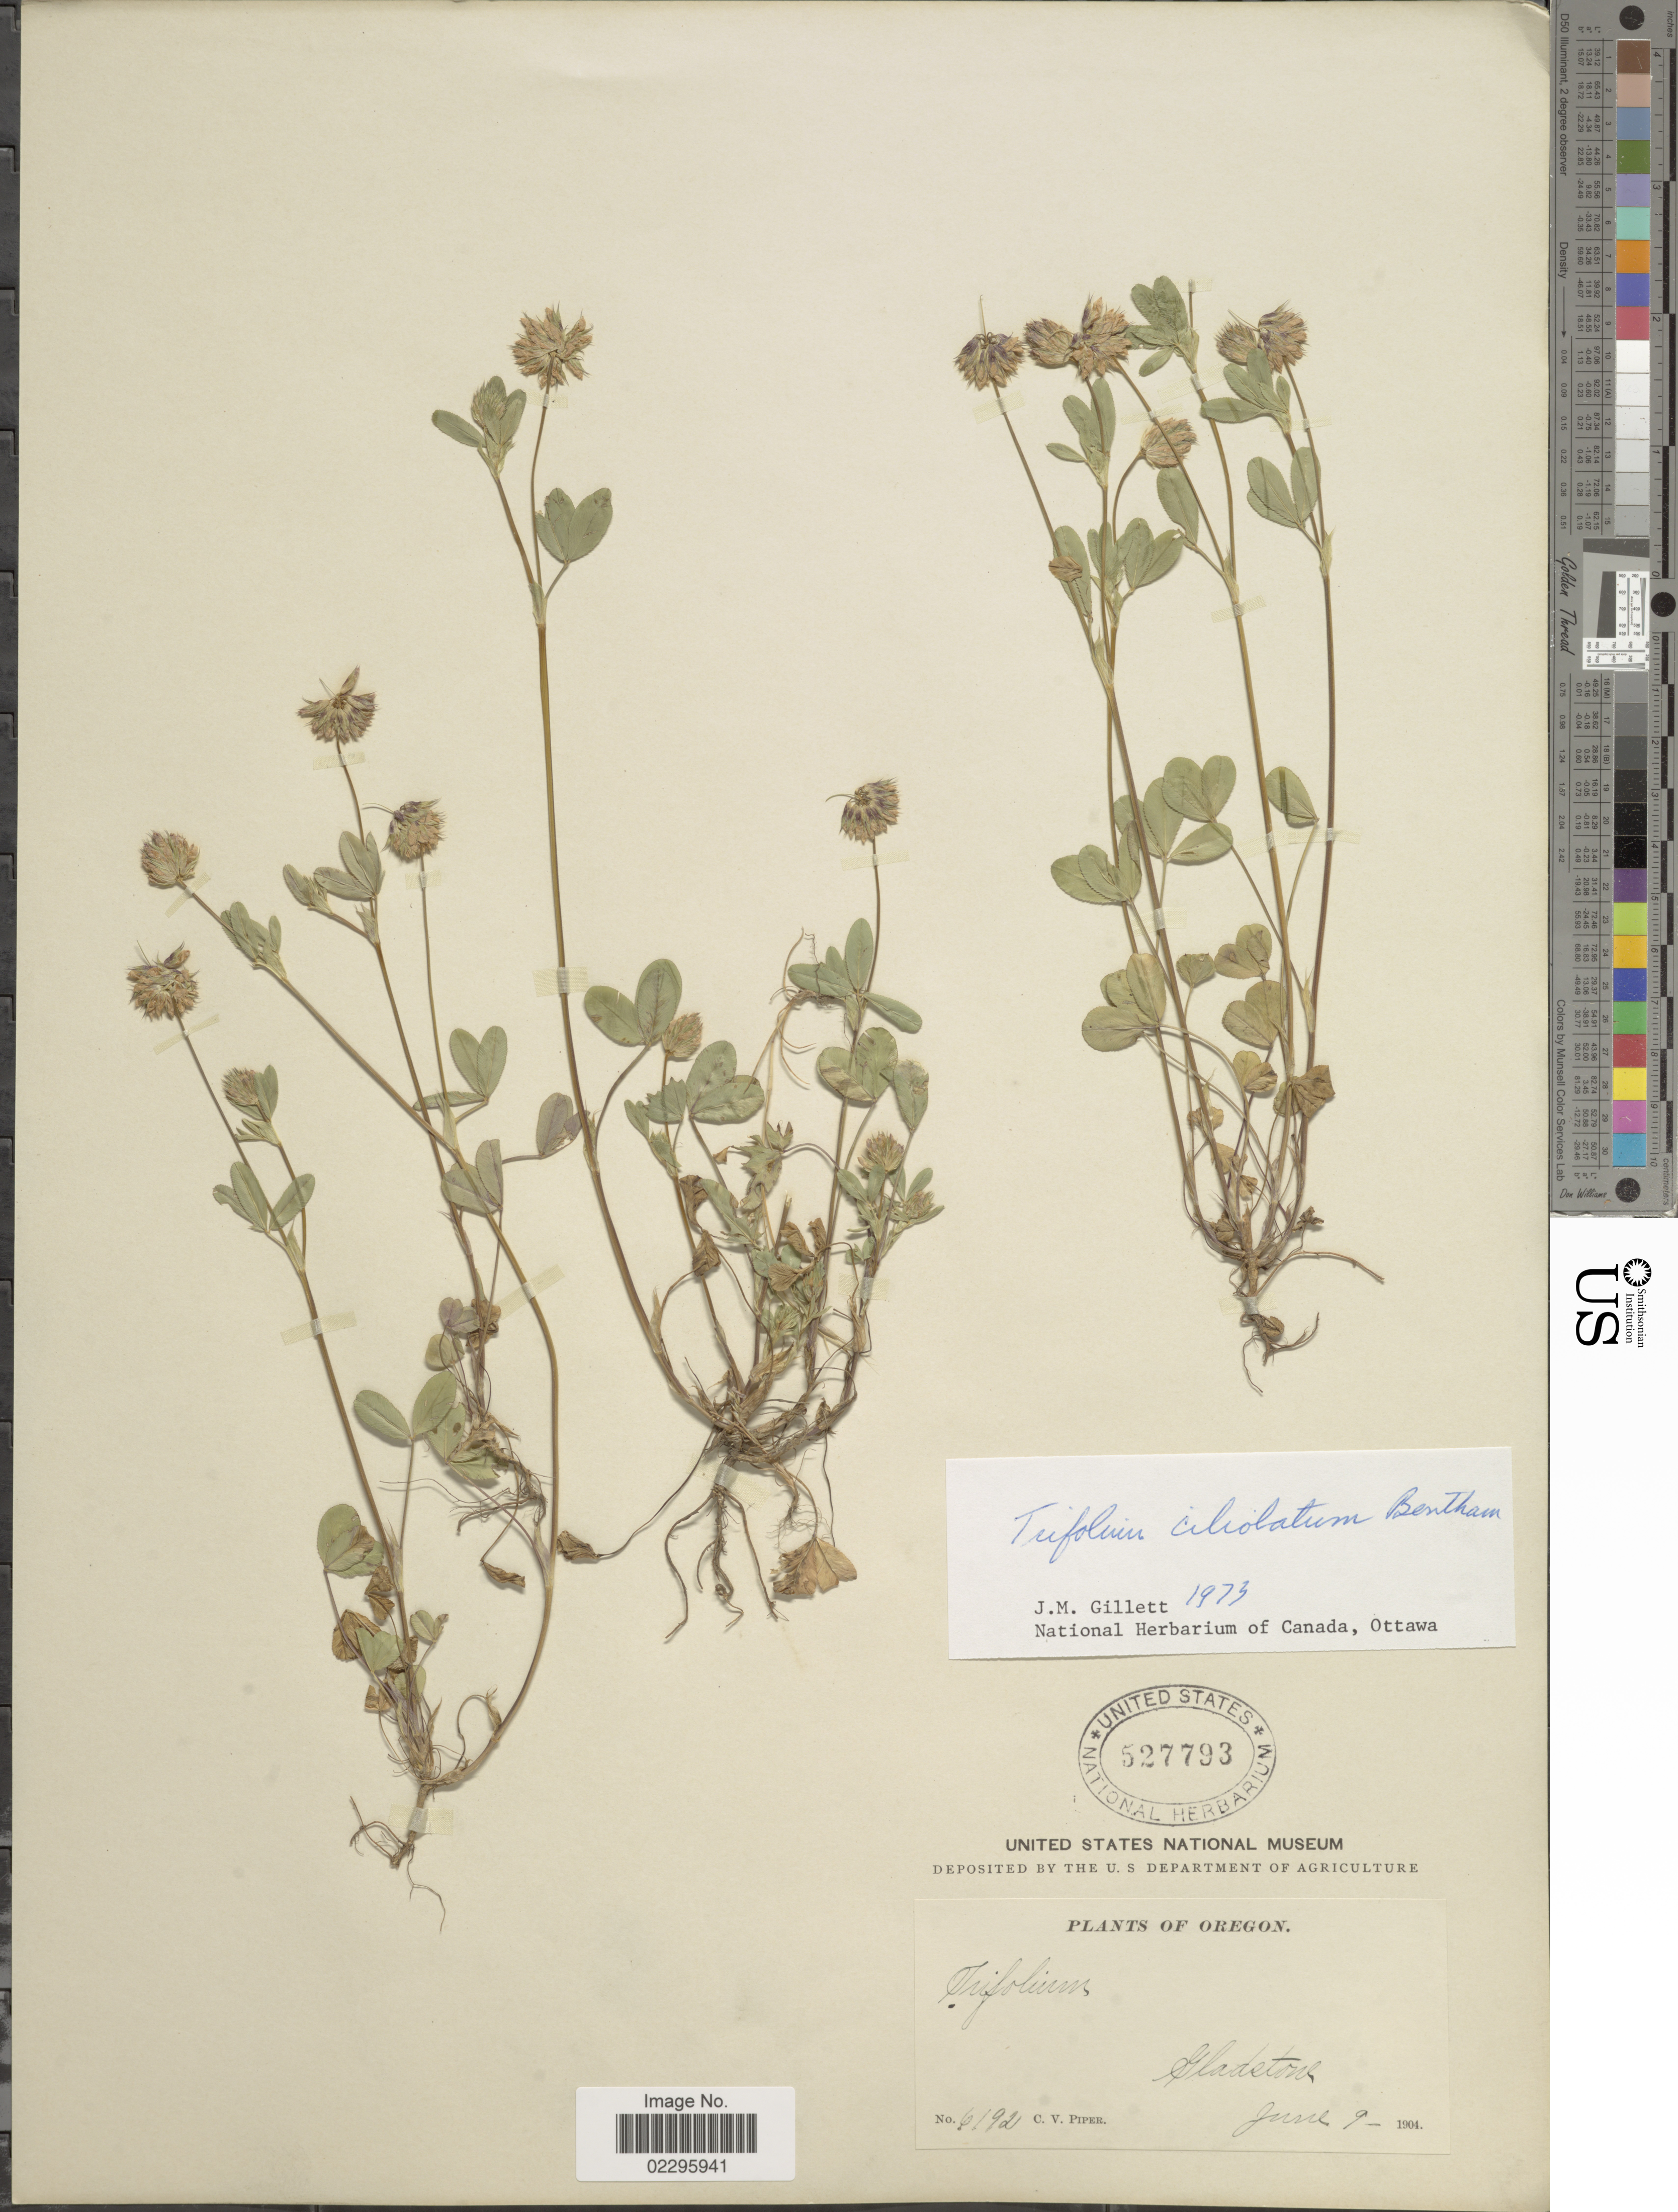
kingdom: Plantae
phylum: Tracheophyta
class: Magnoliopsida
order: Fabales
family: Fabaceae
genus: Trifolium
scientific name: Trifolium ciliolatum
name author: Benth.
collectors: C. V. Piper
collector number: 6192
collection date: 1904-06-09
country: United States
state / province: Oregon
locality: Gladstone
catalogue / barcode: US 527793